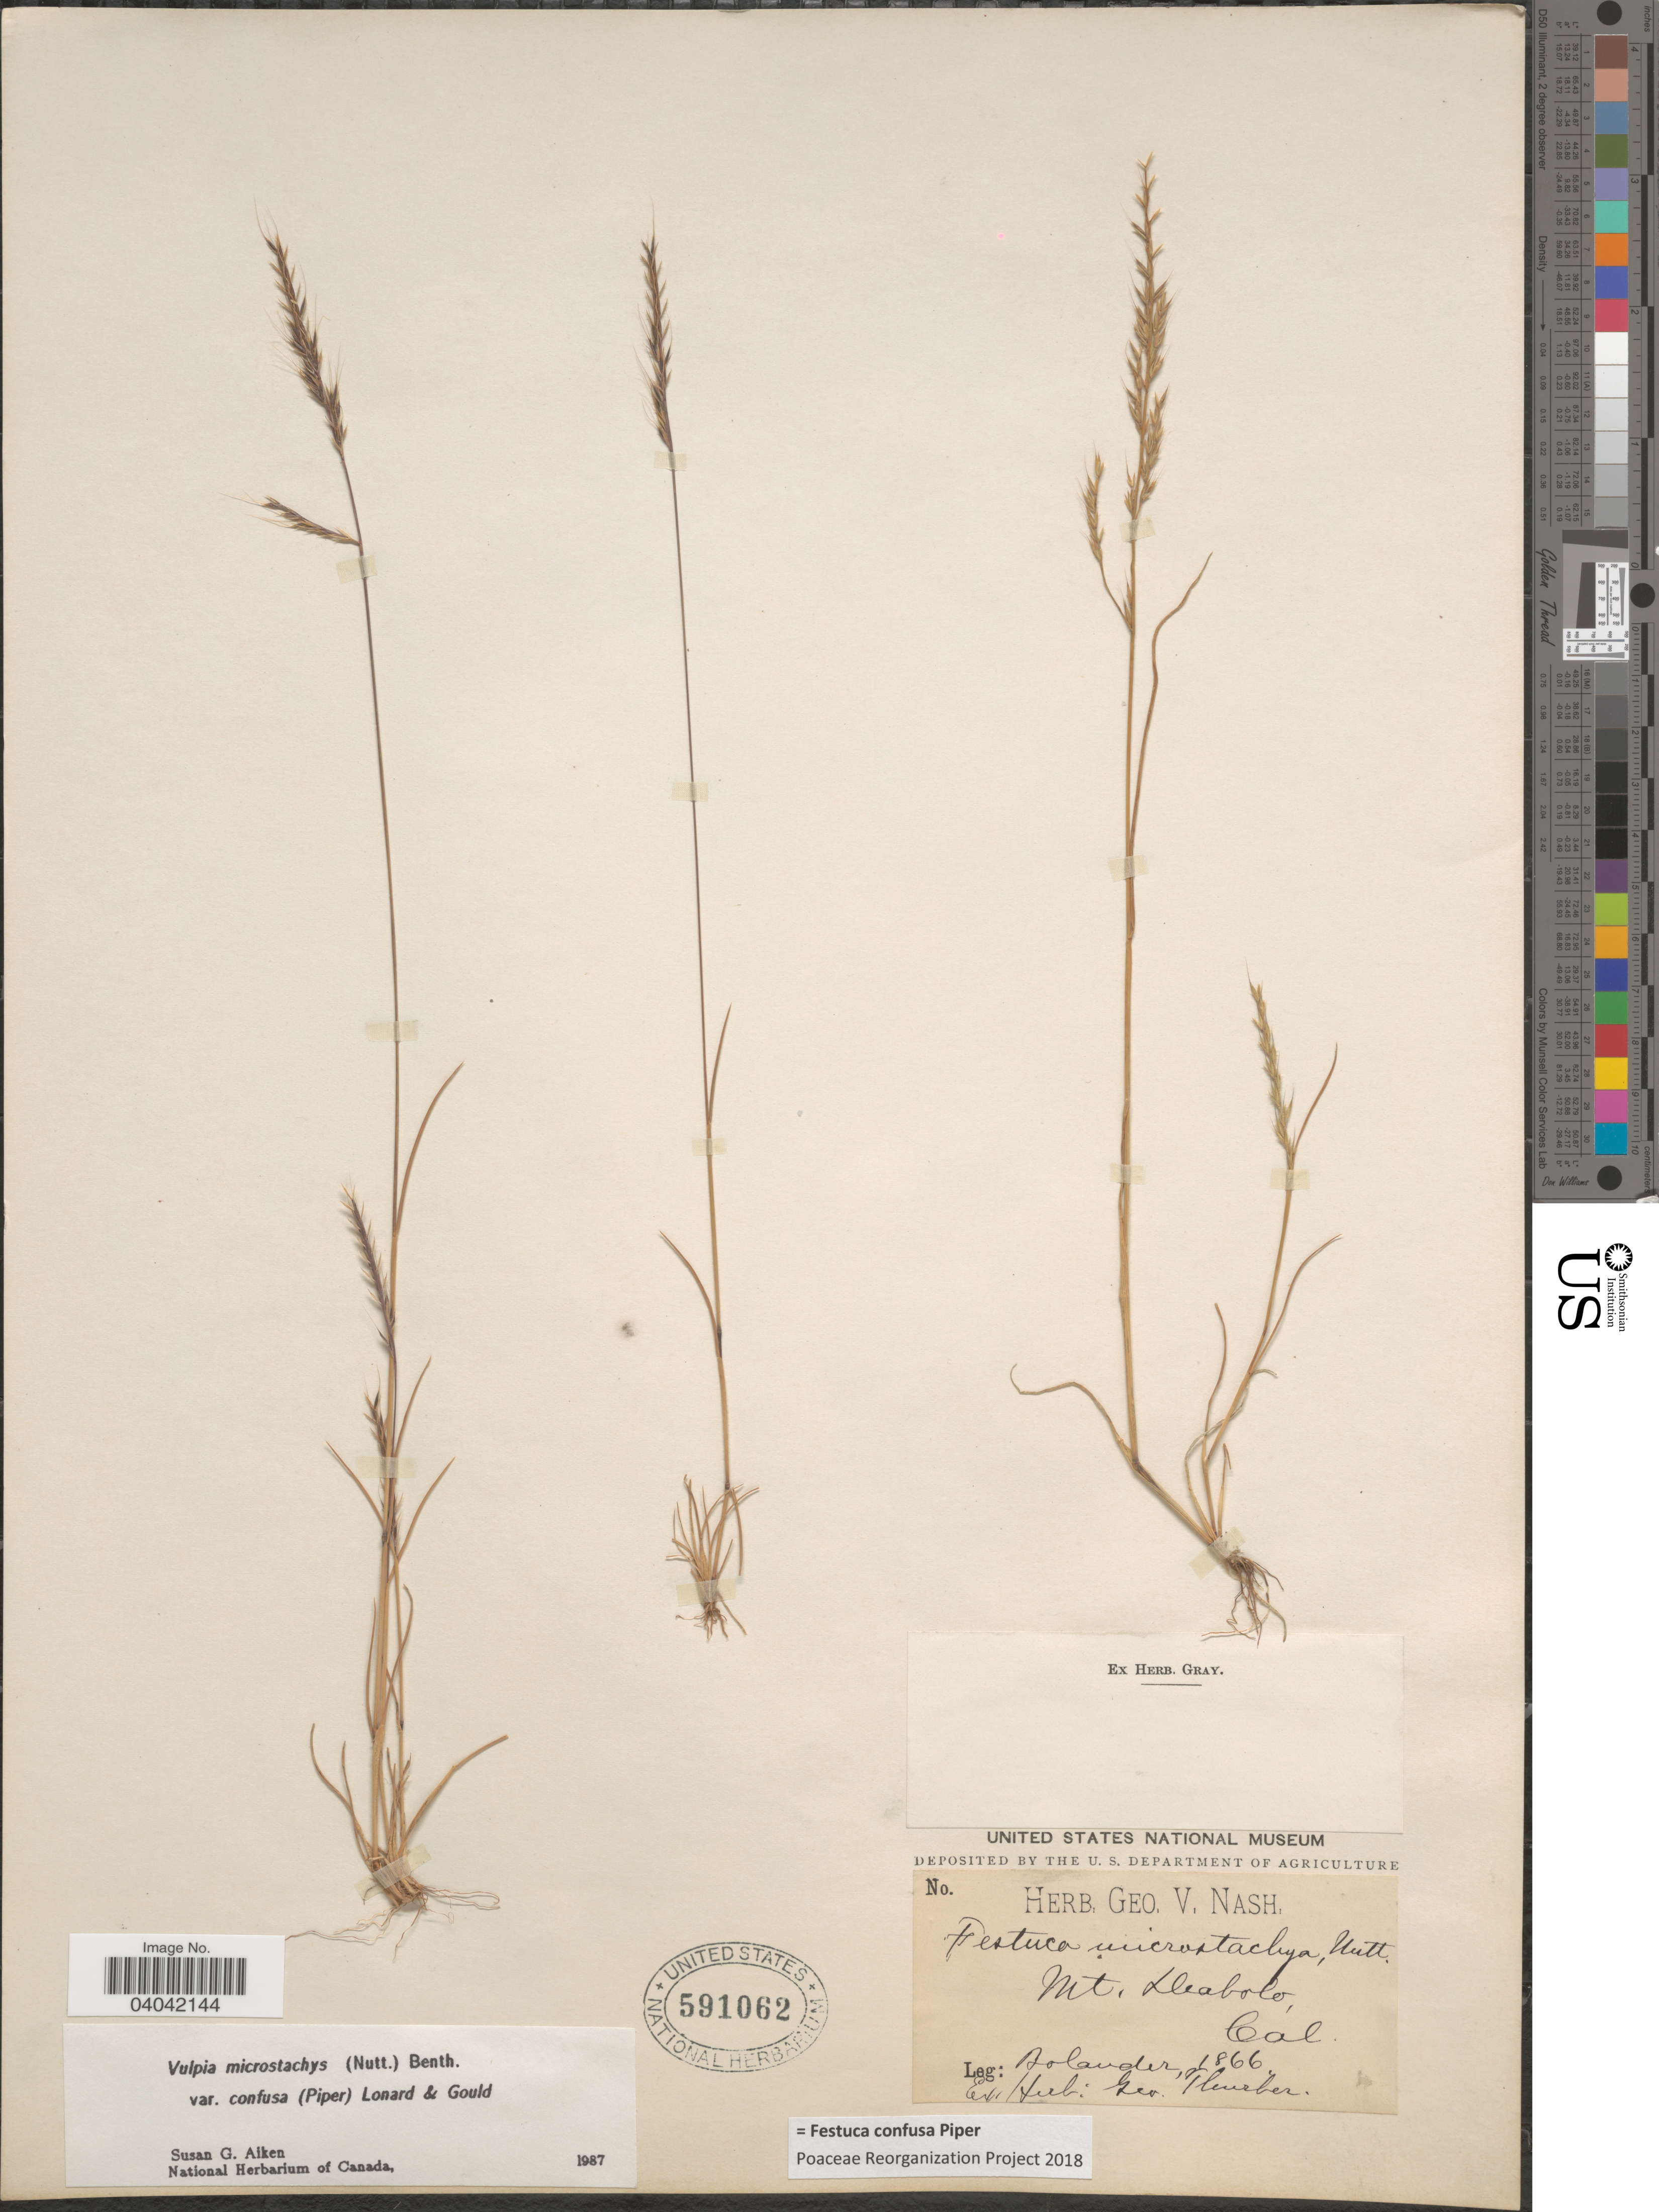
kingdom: Plantae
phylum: Tracheophyta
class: Liliopsida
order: Poales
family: Poaceae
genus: Festuca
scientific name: Festuca confusa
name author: Piper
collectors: -. Bolander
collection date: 1866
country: United States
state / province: California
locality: Mt. Deabolo.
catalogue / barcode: US 591062